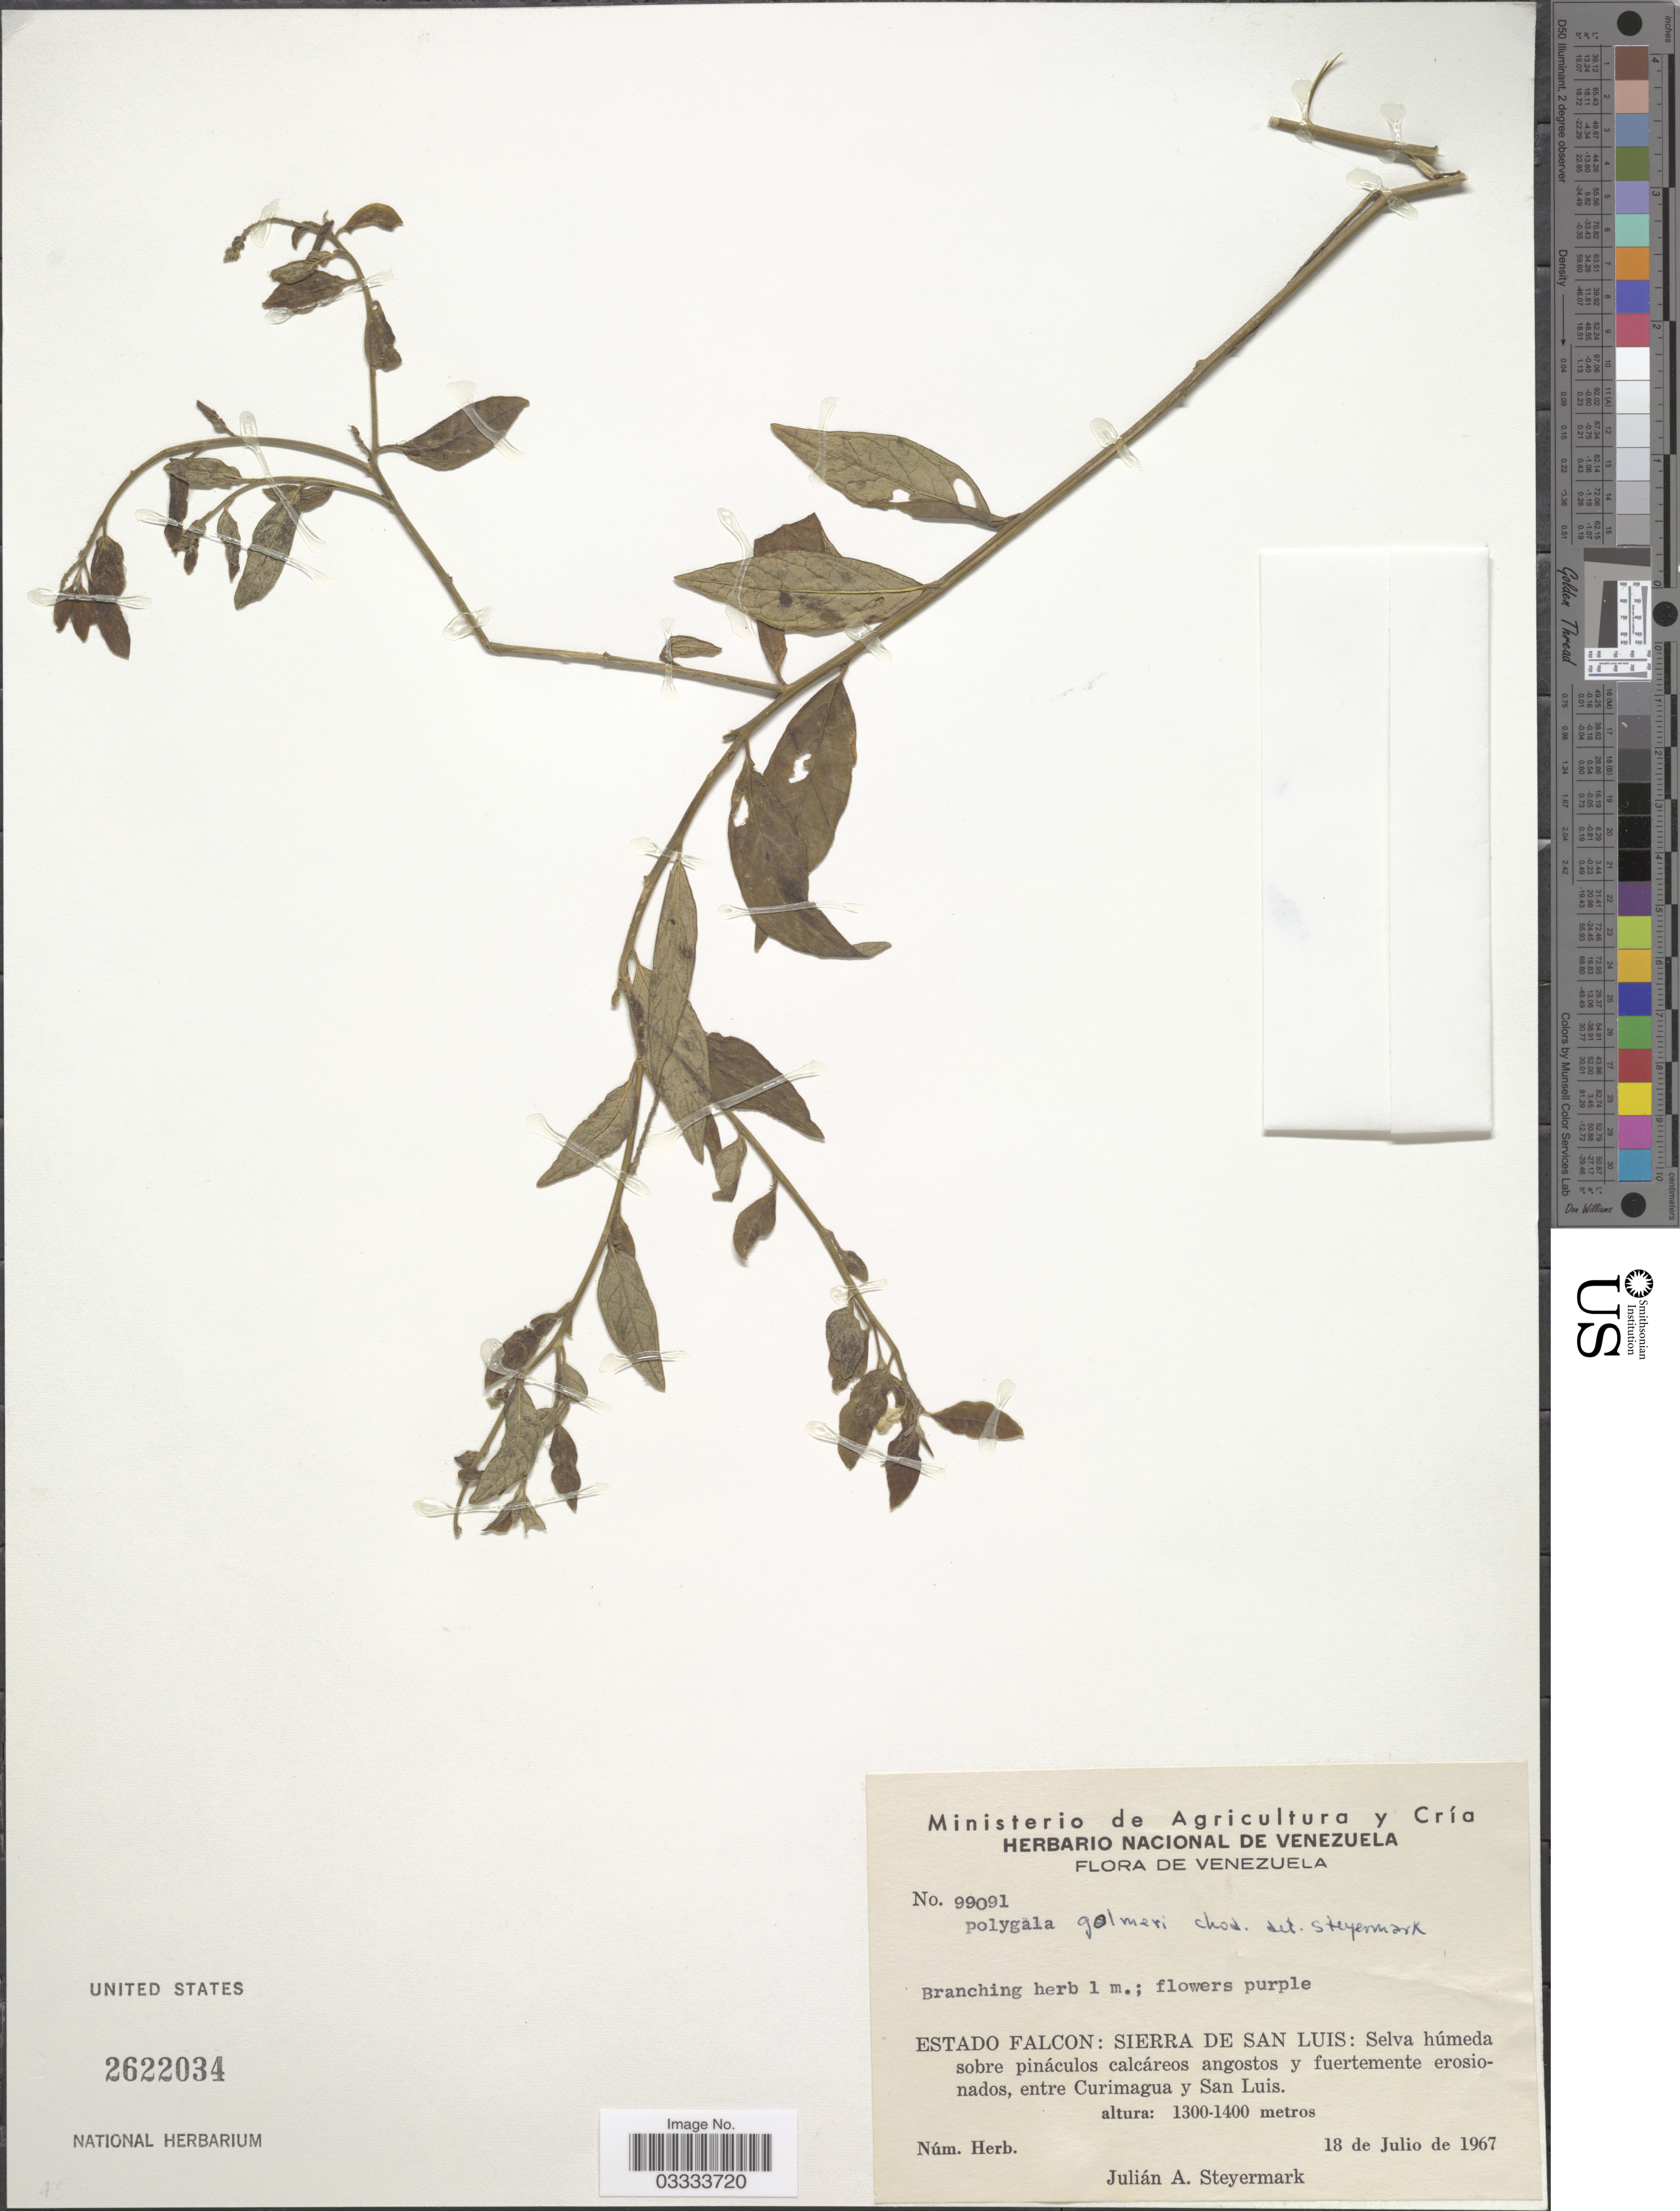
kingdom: Plantae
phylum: Tracheophyta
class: Magnoliopsida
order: Fabales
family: Polygalaceae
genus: Asemeia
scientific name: Asemeia galmeri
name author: (Chodat) J.F.B. Pastore & J.R. Abbott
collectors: J. Steyermark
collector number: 99091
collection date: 1967-07-18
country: Venezuela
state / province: Falcón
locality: Sierra de San Luis: Selva húmeda sobre pináculos calcáreos angostos y fuertemente erosionados, entre Curimagua y San Luis.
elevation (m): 1300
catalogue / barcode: US 2622034